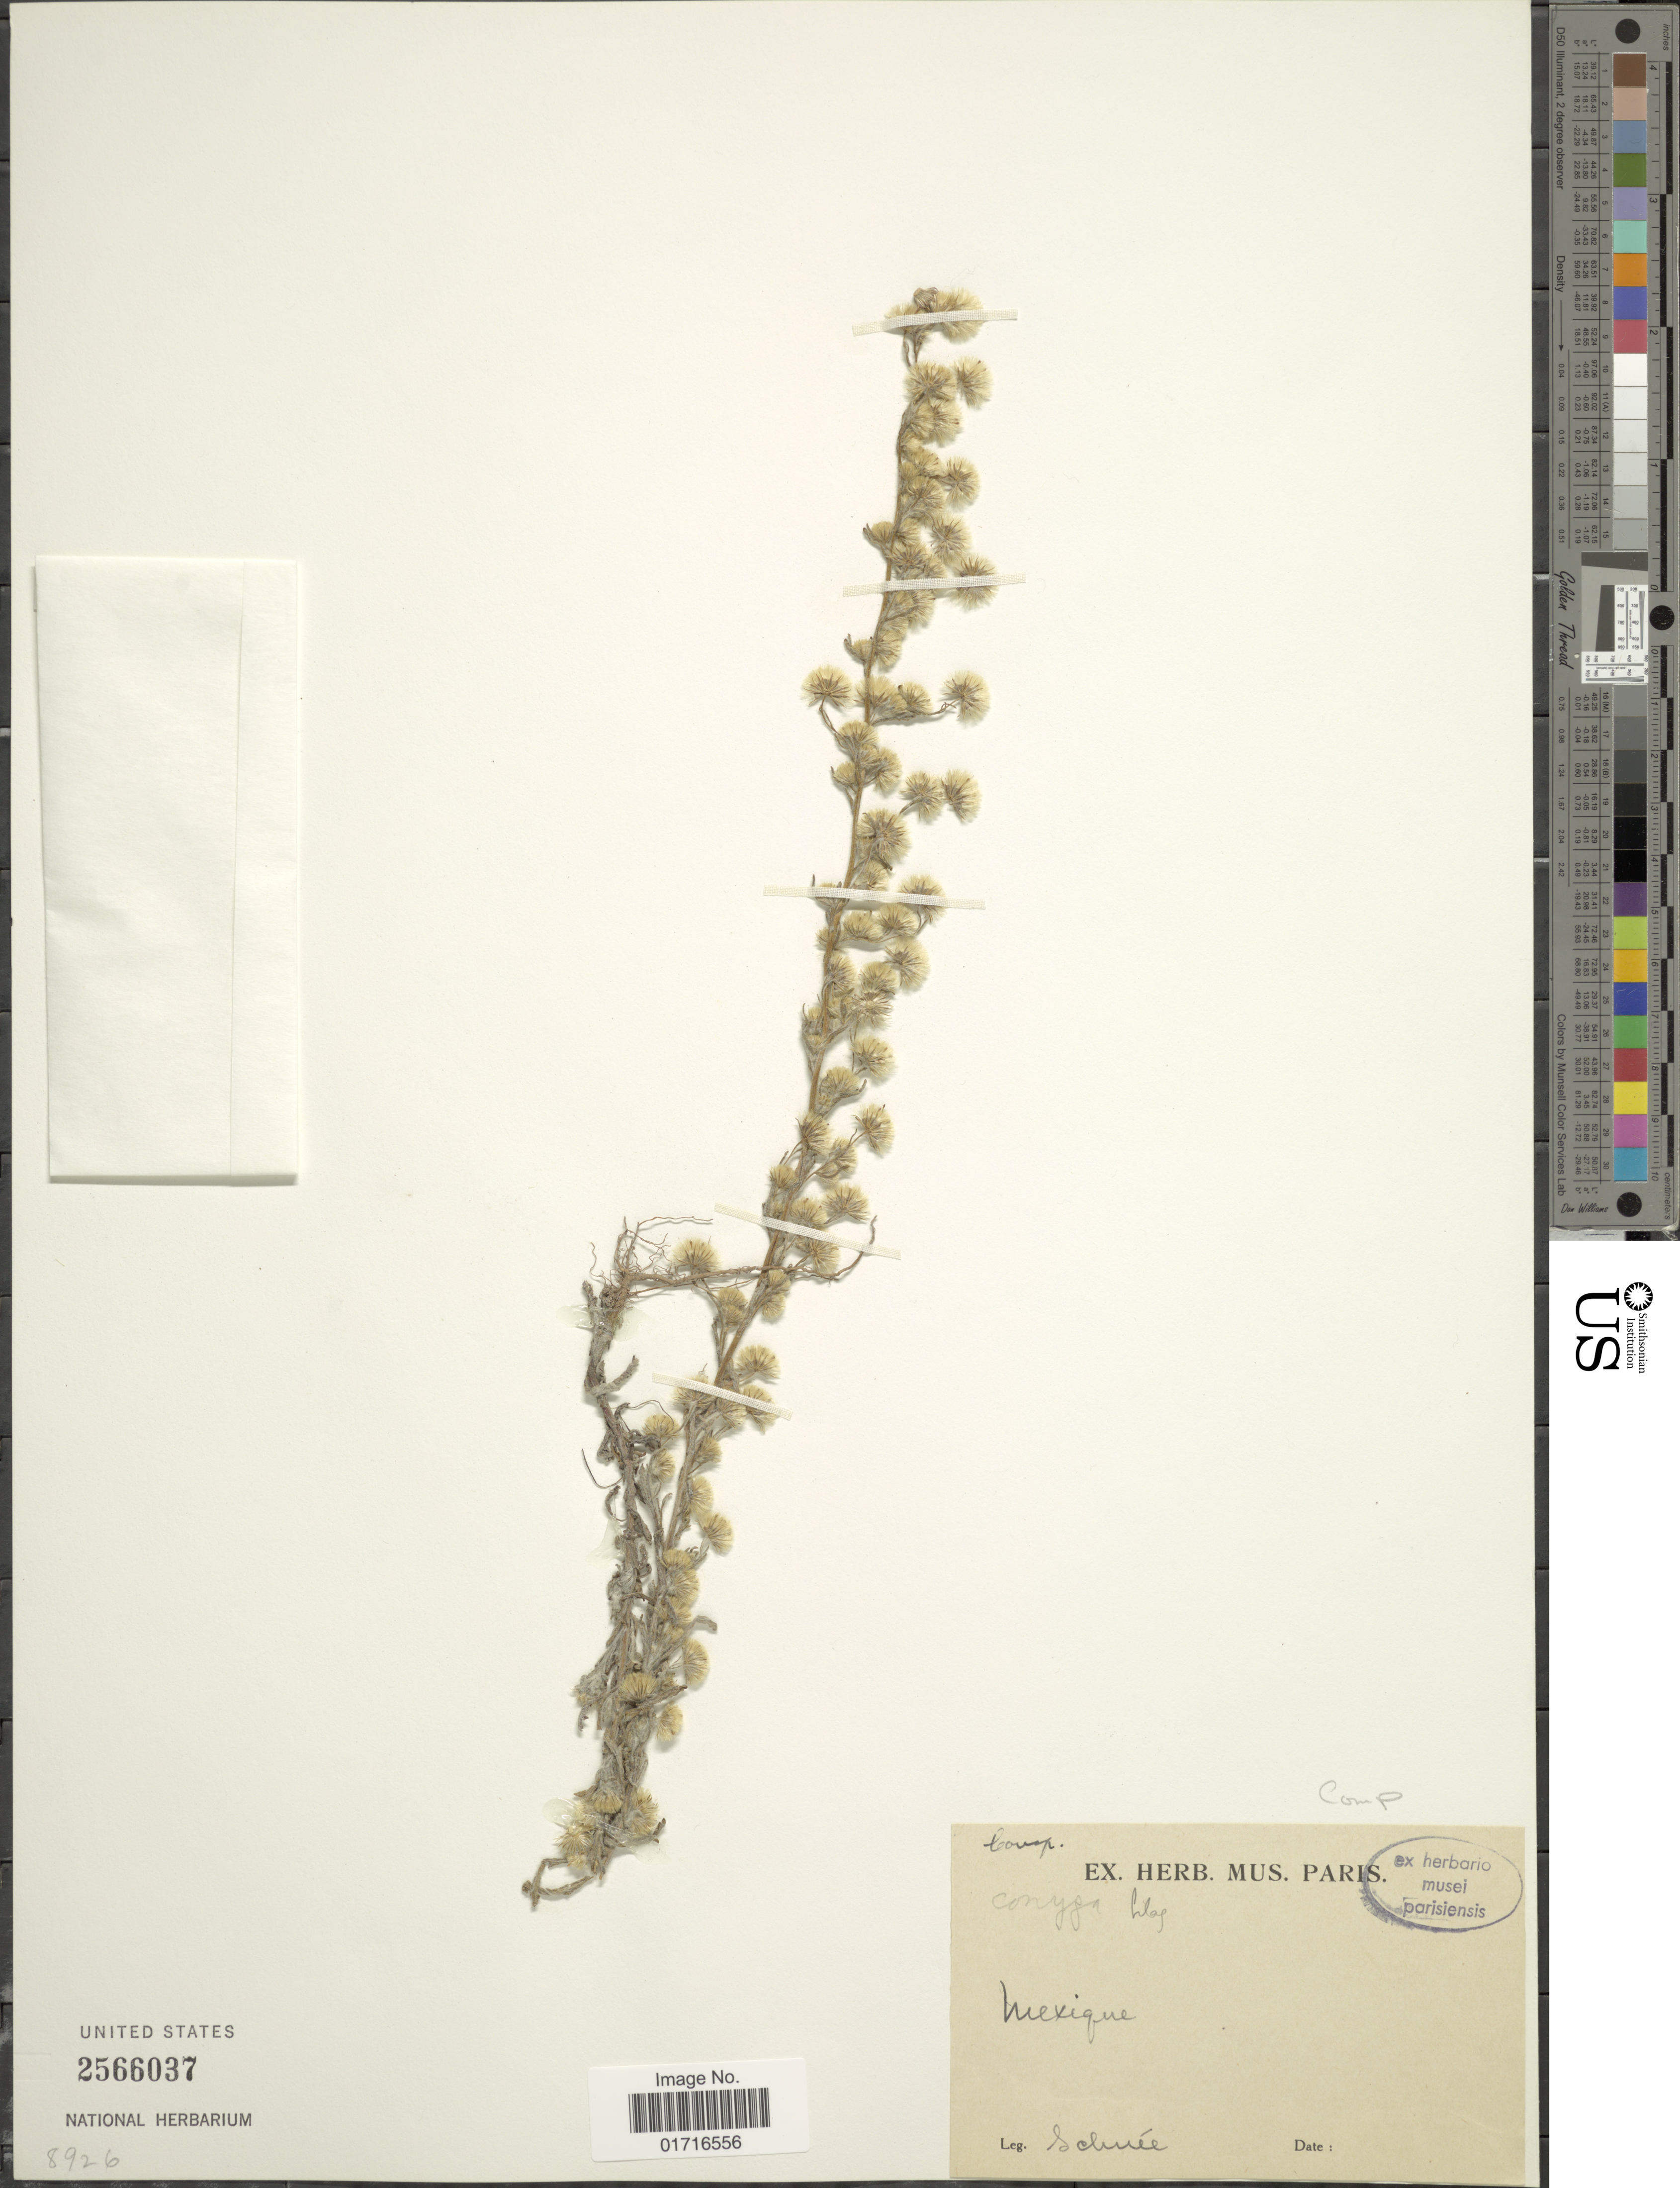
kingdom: Plantae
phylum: Tracheophyta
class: Magnoliopsida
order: Asterales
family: Asteraceae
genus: Conyza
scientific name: Conyza filaginoides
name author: (DC.) Hieron.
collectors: -- Schnée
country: Mexico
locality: Mexique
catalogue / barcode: US 2566037